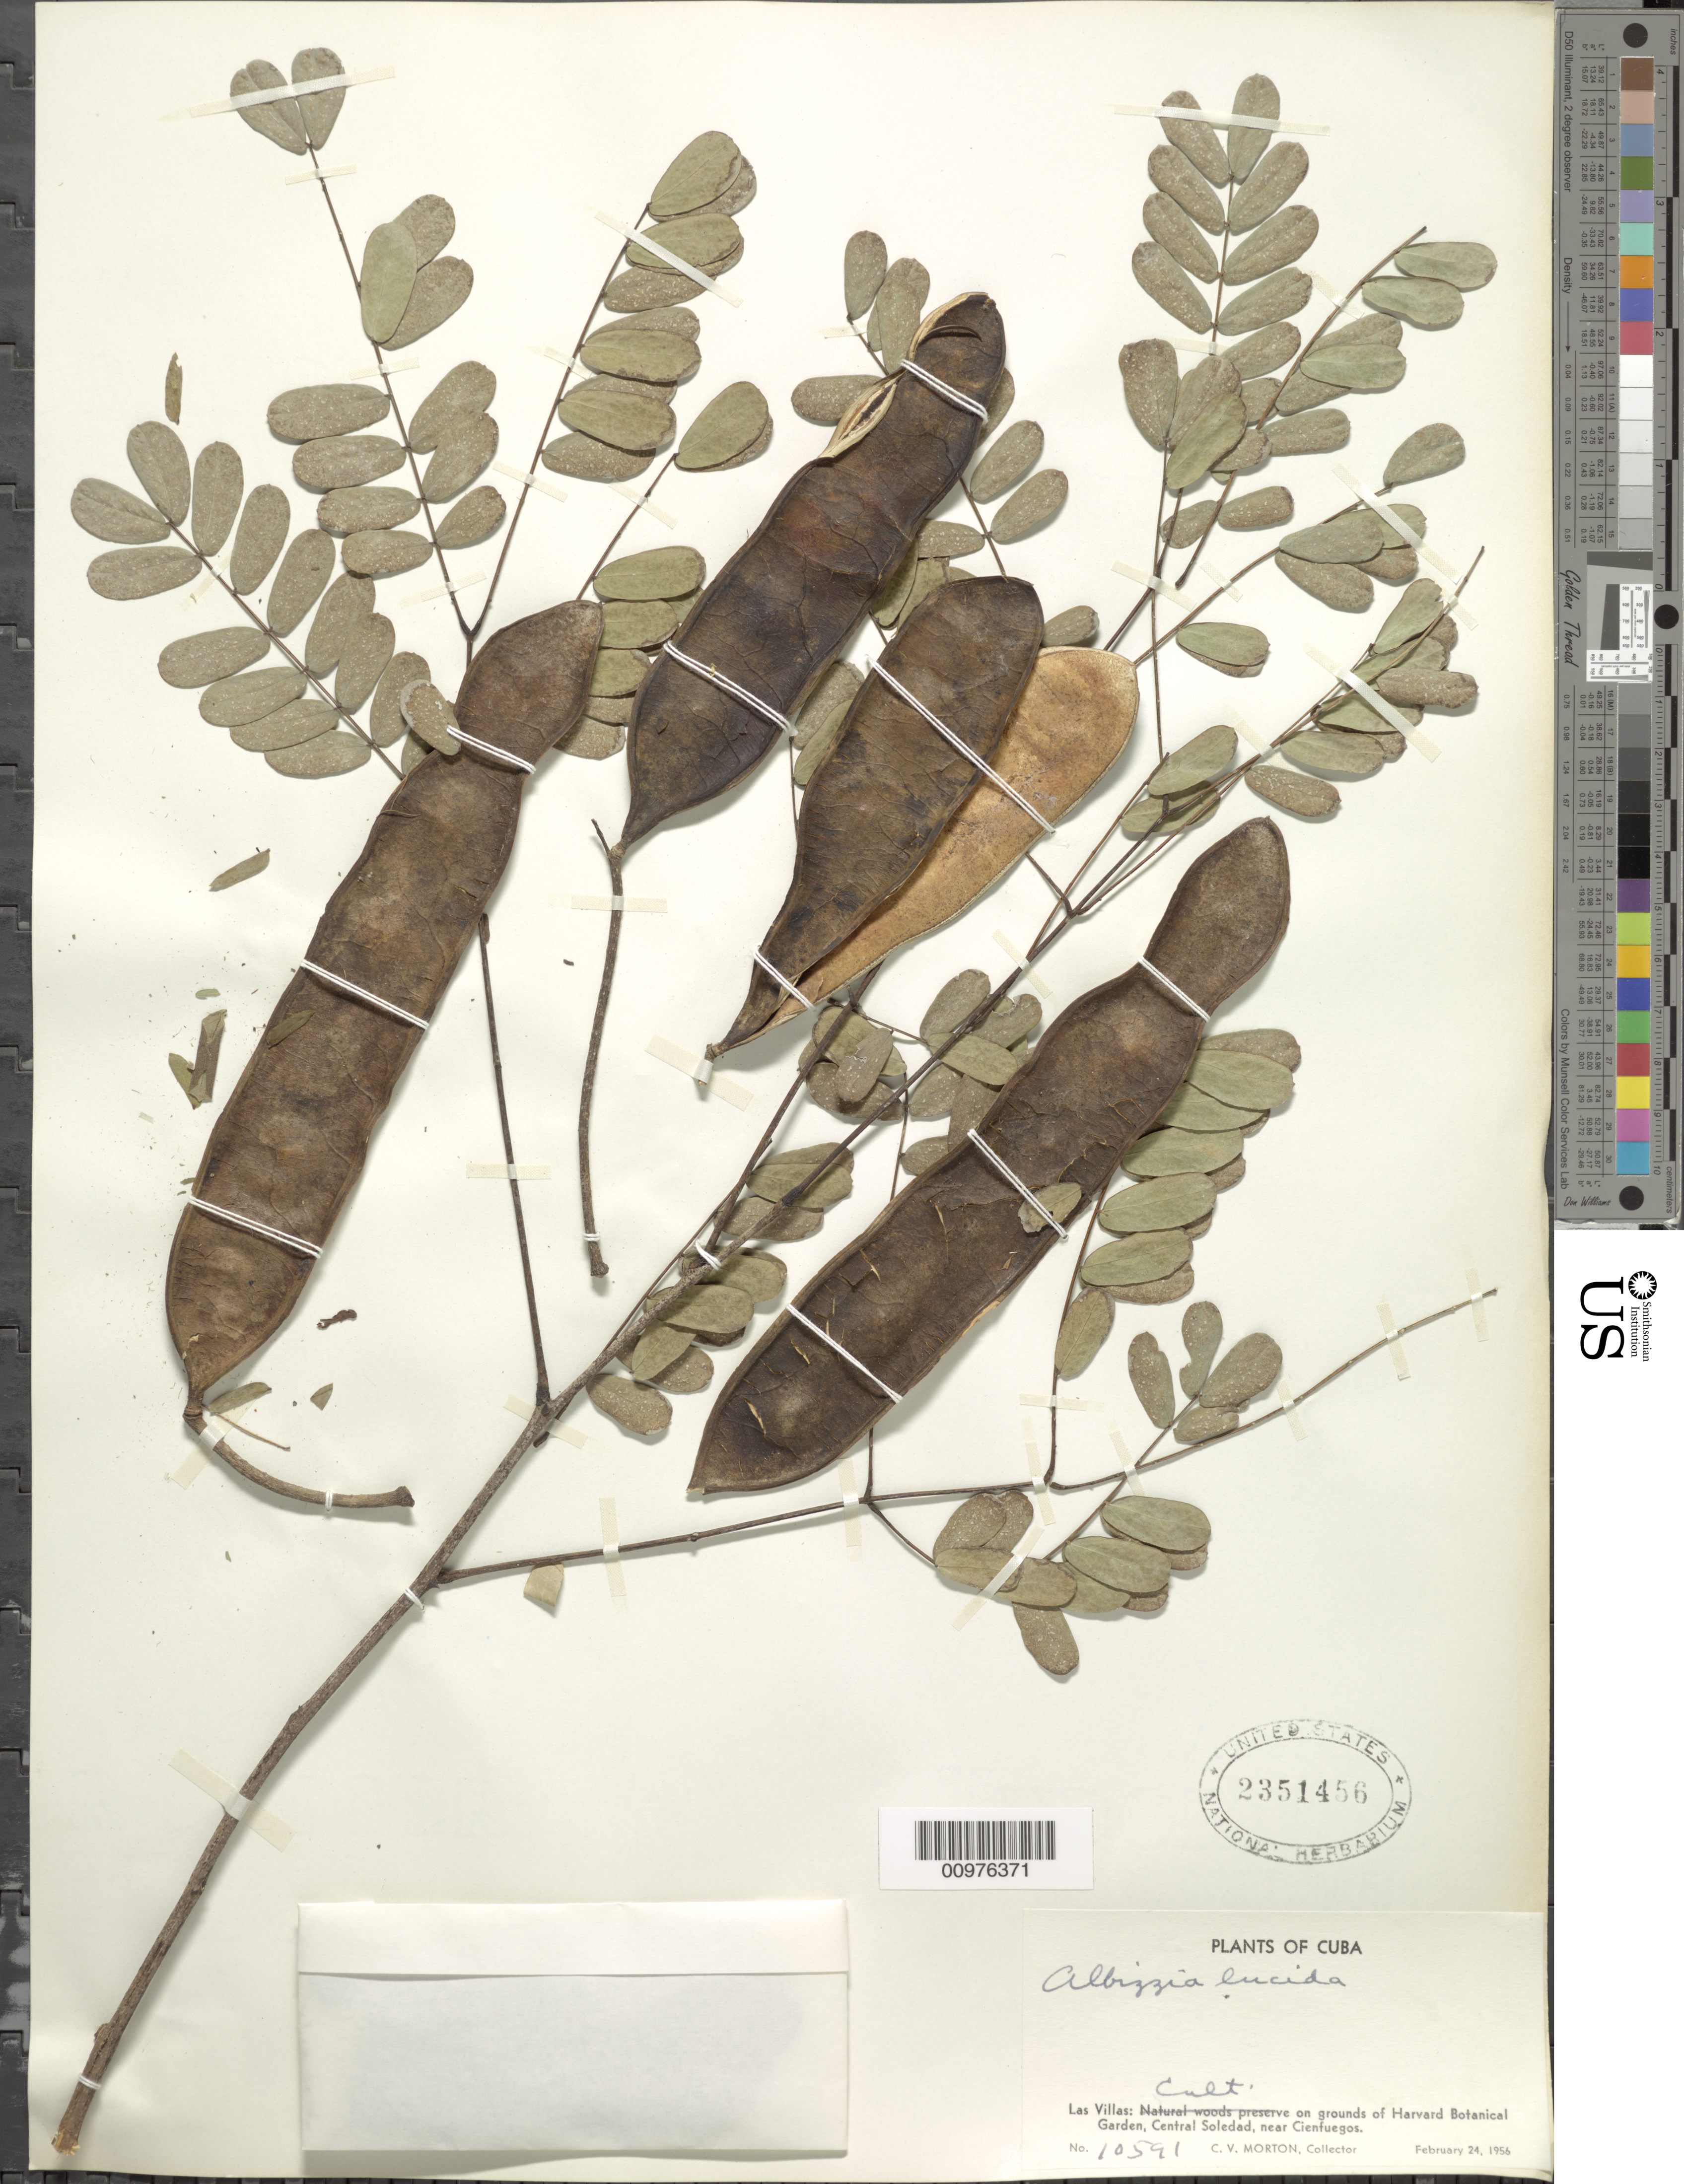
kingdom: Plantae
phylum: Tracheophyta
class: Magnoliopsida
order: Fabales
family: Fabaceae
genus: Albizia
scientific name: Albizia sp.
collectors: C. V. Morton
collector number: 10591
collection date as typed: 24 Feb 1956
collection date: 1956-02-24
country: Cuba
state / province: Cienfuegos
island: Cuba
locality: Las Villas: on grounds of Harvard Botanical Garden Central Soledad near Cienfuegos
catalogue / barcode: US 2351456